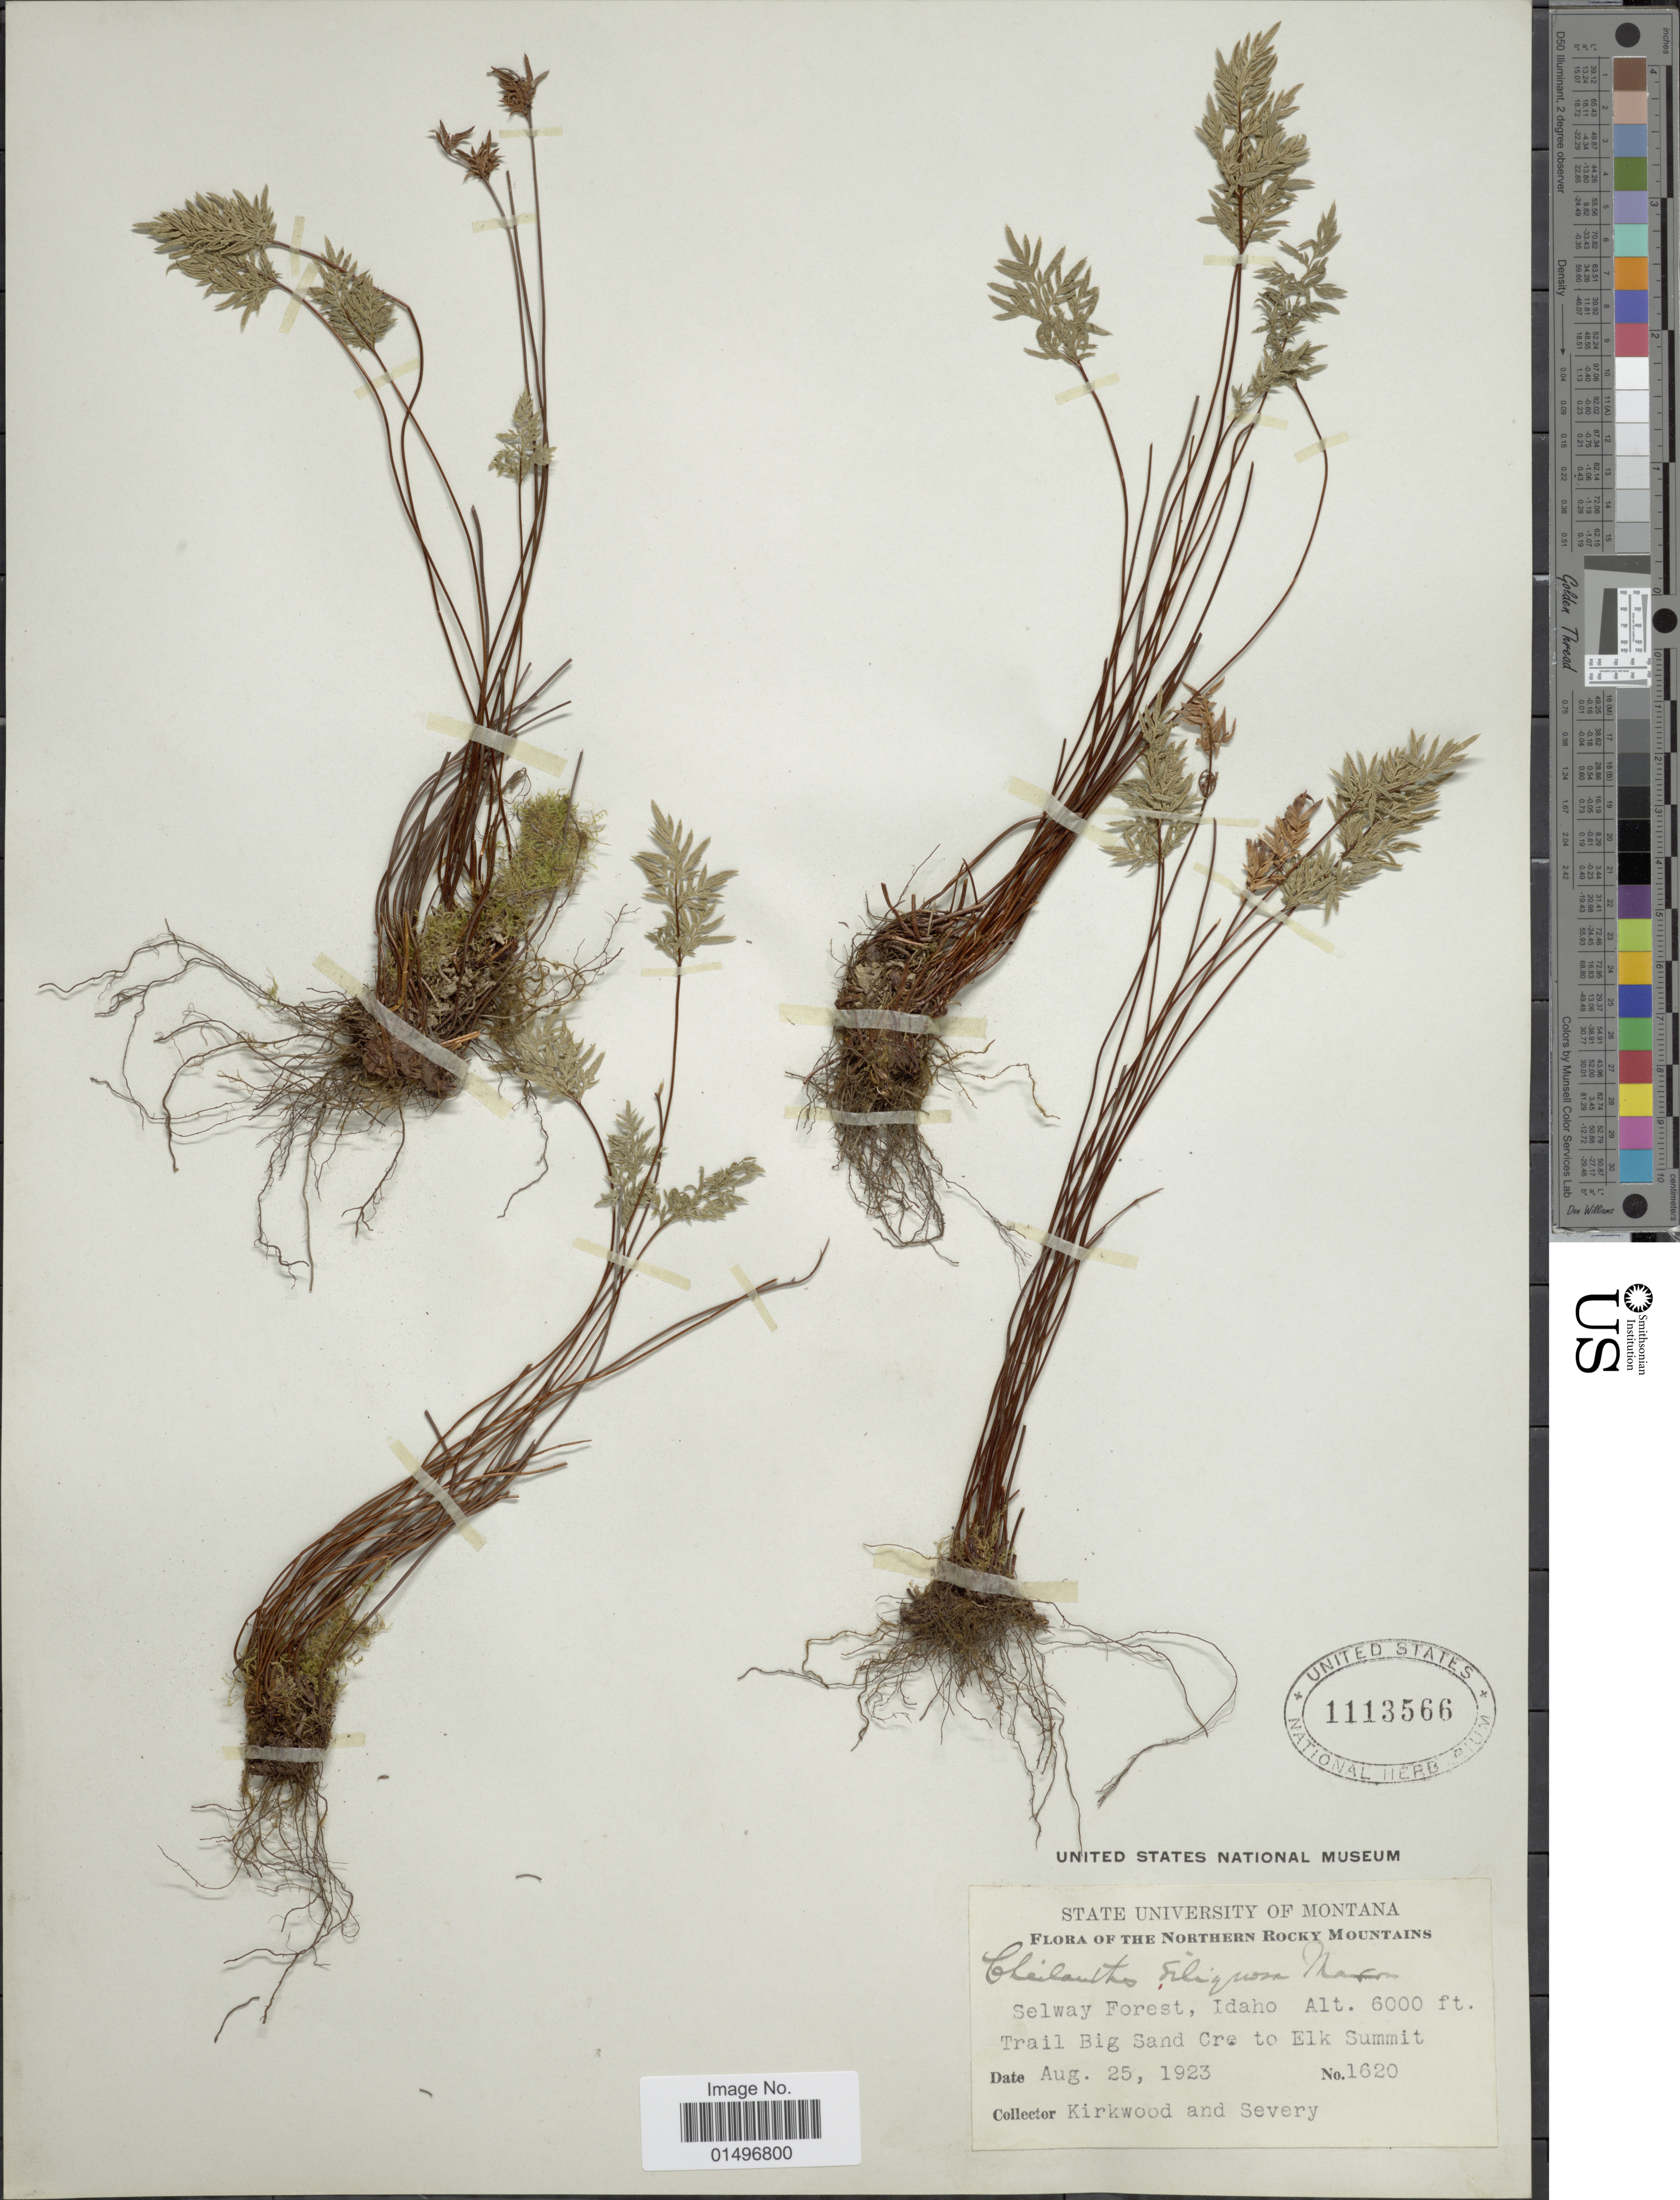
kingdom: Plantae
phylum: Tracheophyta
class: Polypodiopsida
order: Polypodiales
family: Pteridaceae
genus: Aspidotis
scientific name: Aspidotis densa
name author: (Brack.) Lellinger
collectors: Kirkwood & Severy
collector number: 1620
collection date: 1923-08-25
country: United States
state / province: Montana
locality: Northern Rocky Mountains, Selway Forest, Idaho, trail Big Sand Cre. to Elk Summit.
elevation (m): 1829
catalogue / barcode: US 1113566